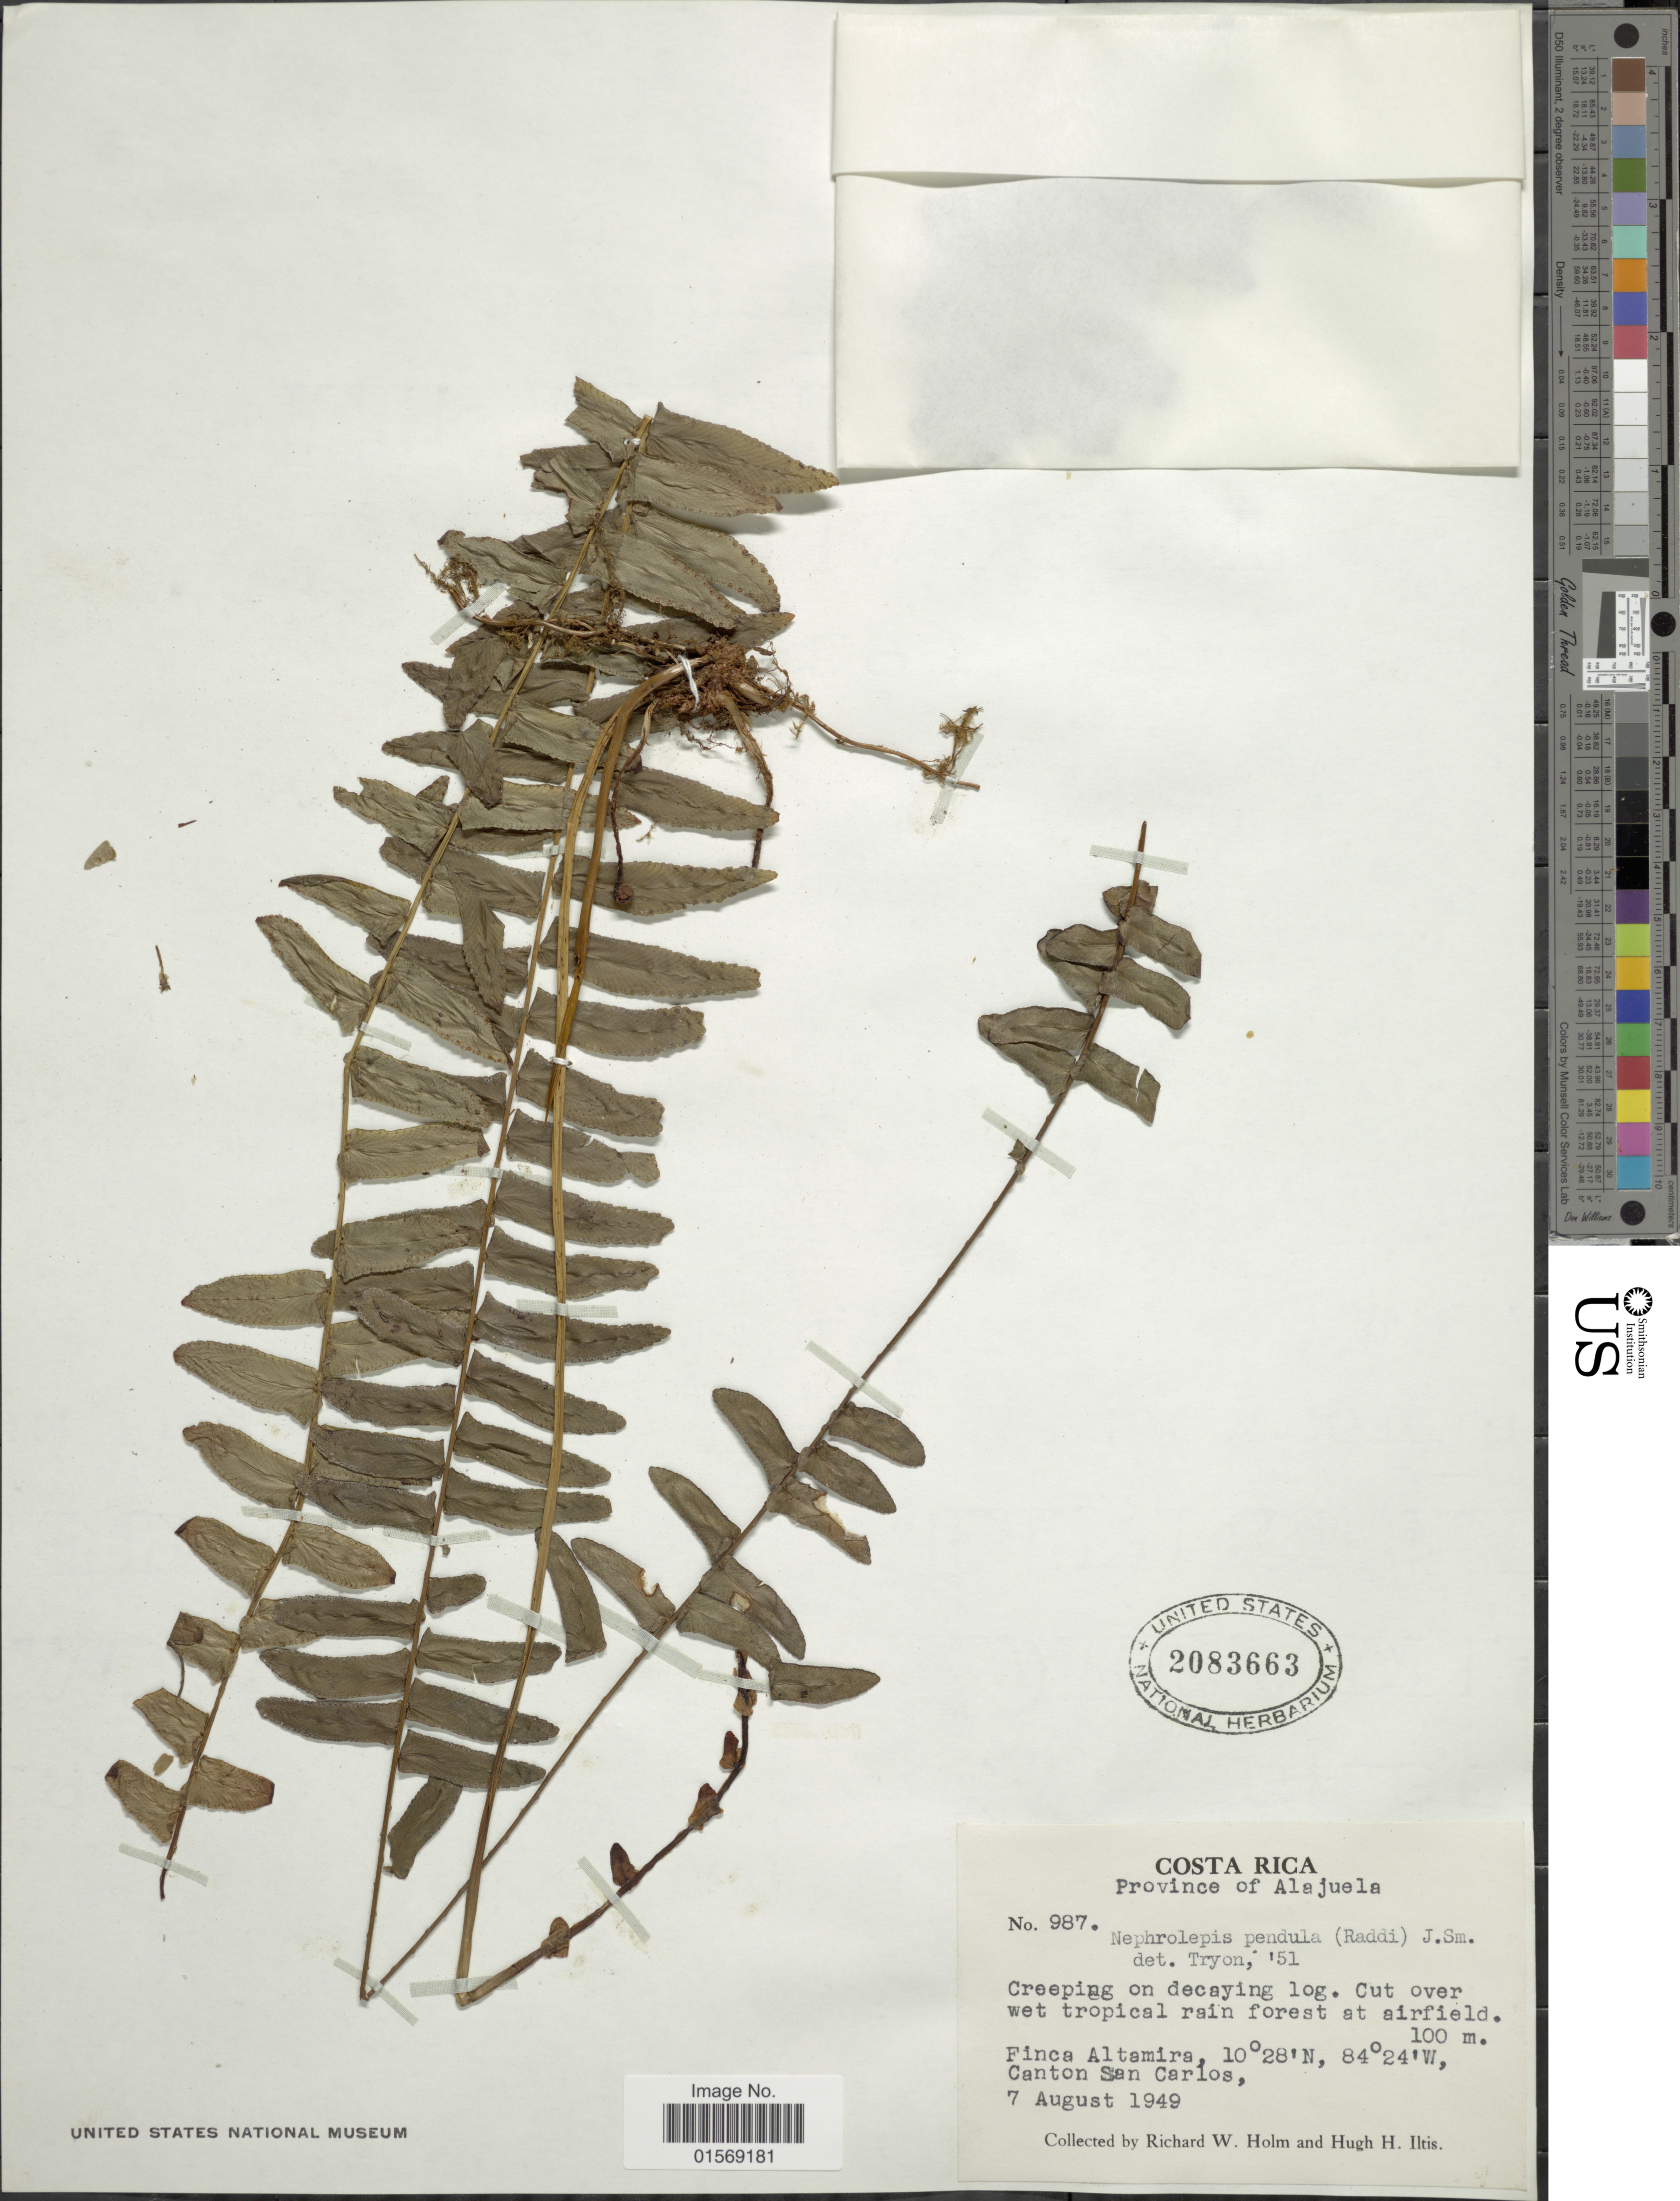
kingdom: Plantae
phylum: Tracheophyta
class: Polypodiopsida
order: Polypodiales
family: Nephrolepidaceae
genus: Nephrolepis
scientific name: Nephrolepis pendula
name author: (Raddi) J. Sm.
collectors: R. W. Holm & H. H. Iltis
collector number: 987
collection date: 1949-08-07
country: Costa Rica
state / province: Alajuela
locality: Costa Rica. Province of Alajuela. Finca Altamira. Canton San Carlos.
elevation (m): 100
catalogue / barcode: US 2083663